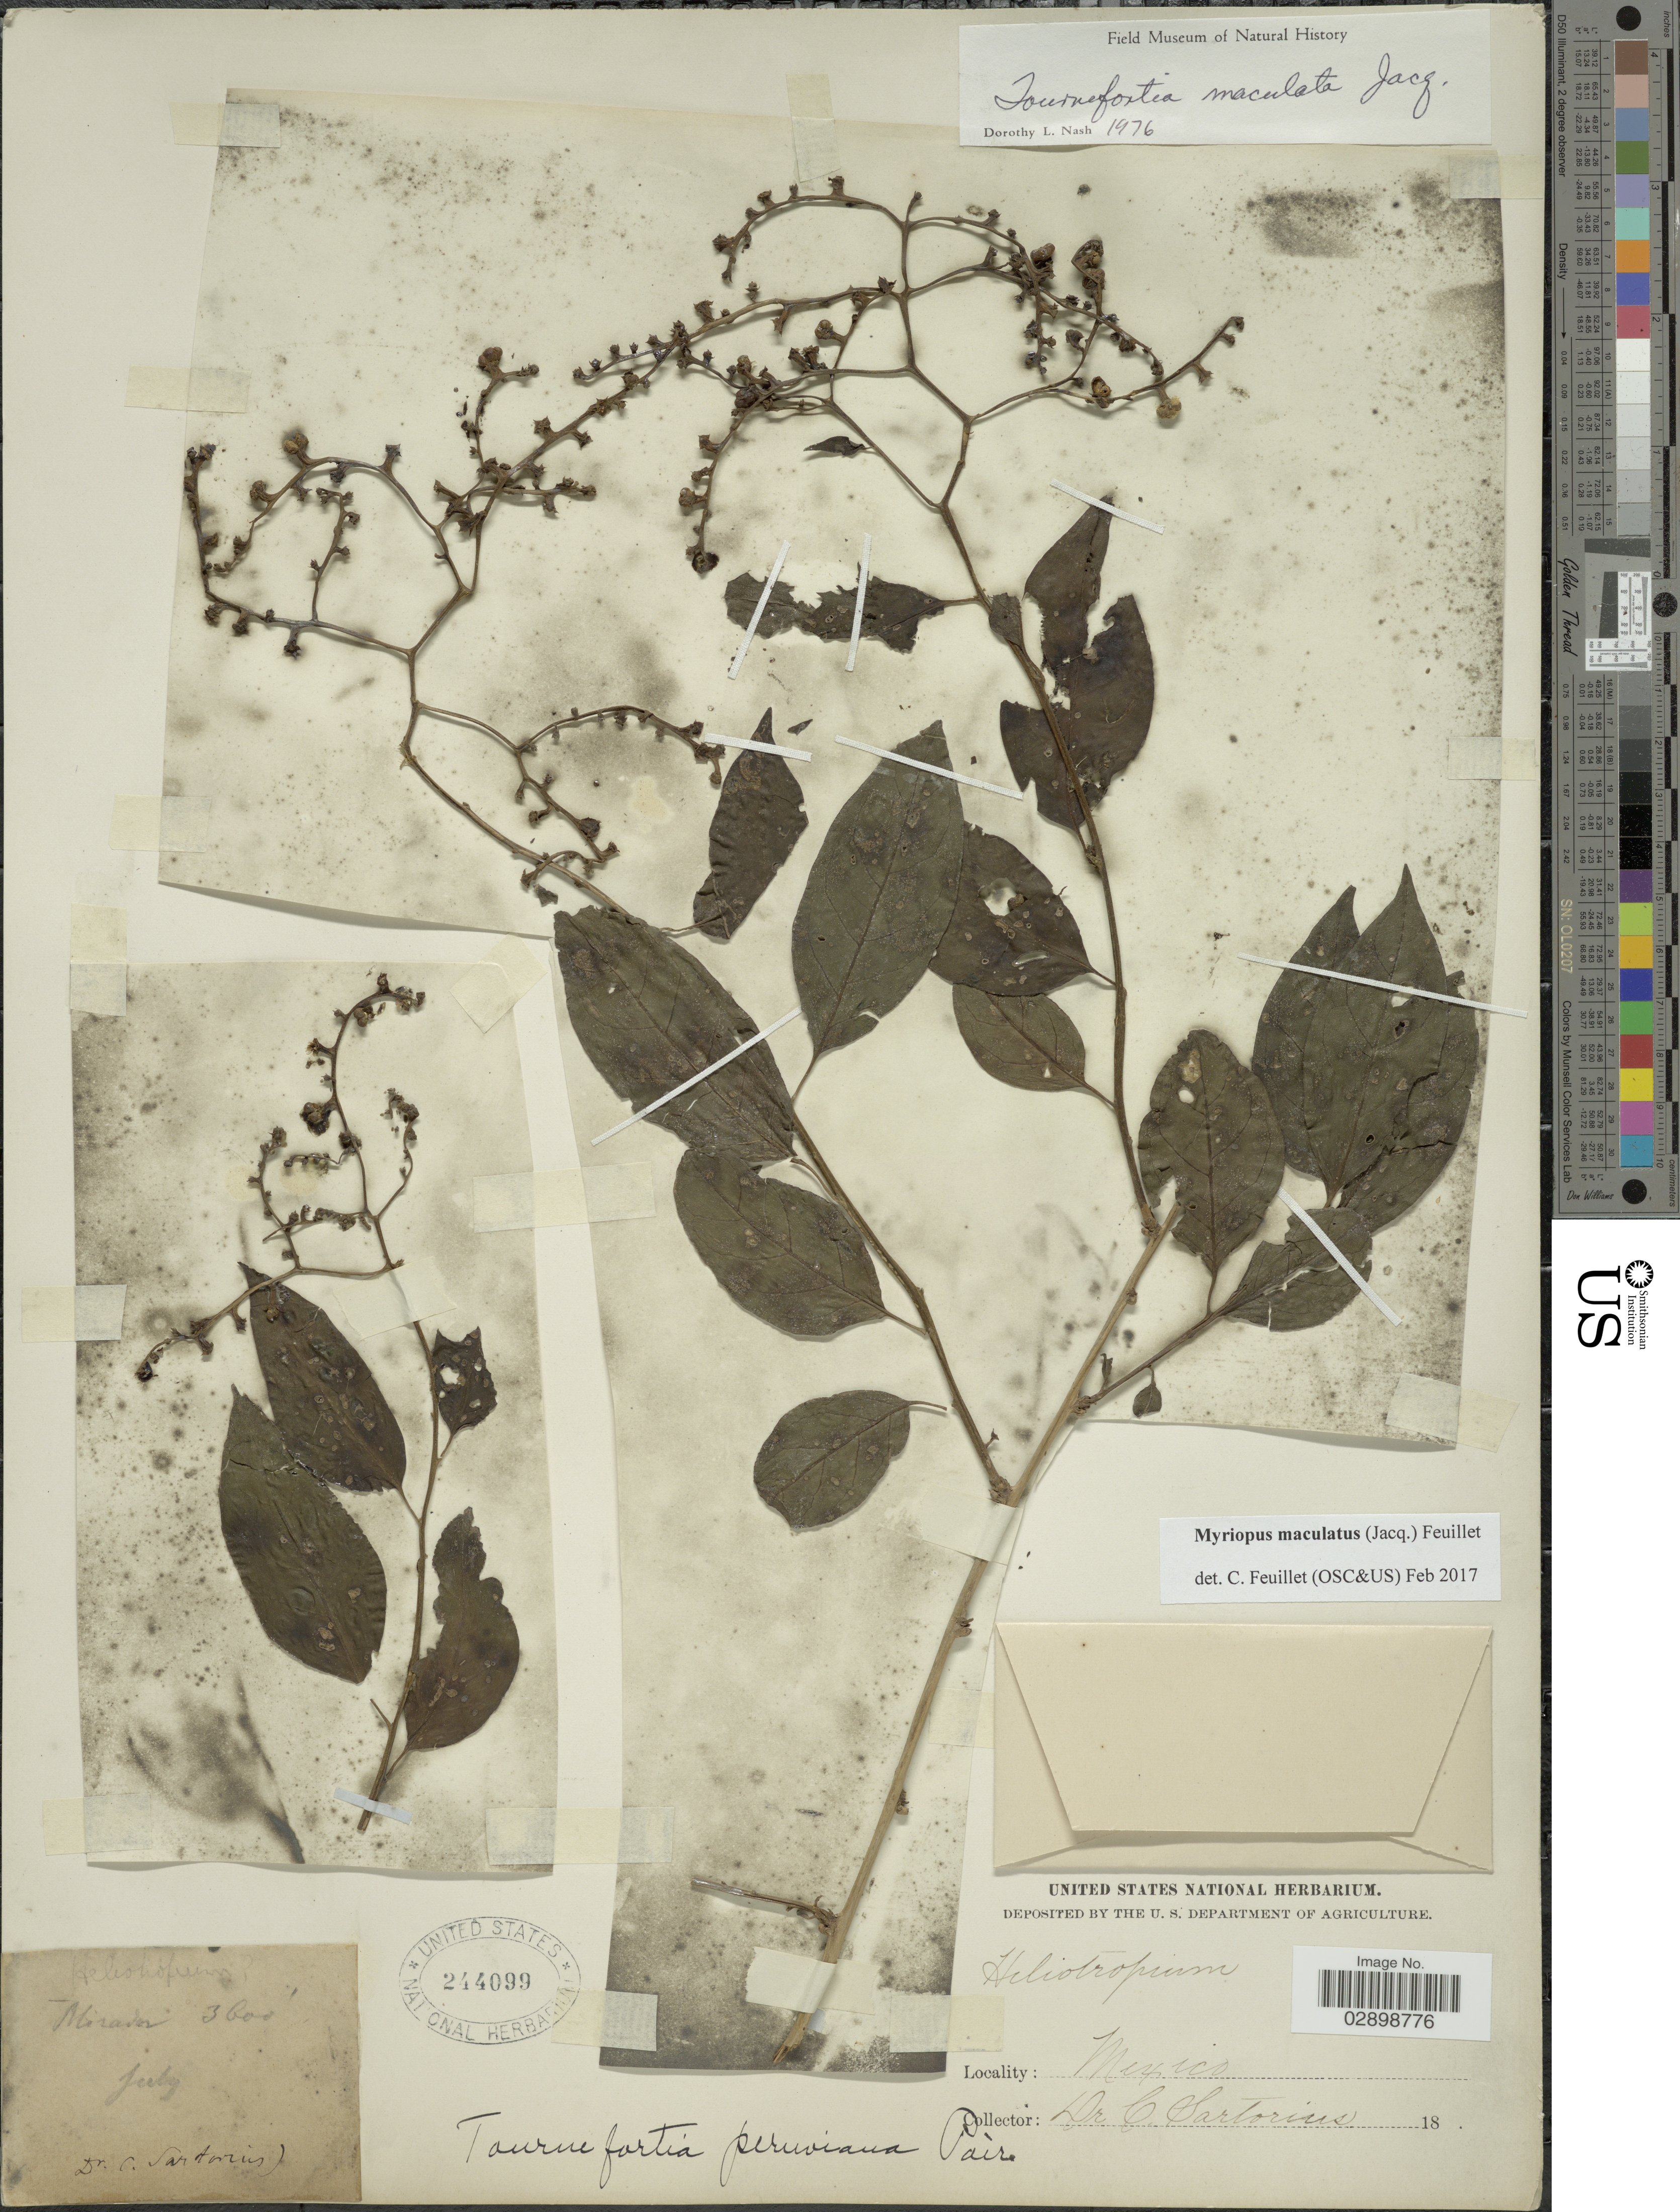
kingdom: Plantae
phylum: Tracheophyta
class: Magnoliopsida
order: Boraginales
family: Heliotropiaceae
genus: Myriopus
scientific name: Myriopus maculatus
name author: (Jacq.) Feuillet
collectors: C. Sartorius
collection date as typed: July 18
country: Mexico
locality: Mirador.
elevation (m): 1097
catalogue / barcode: US 244099